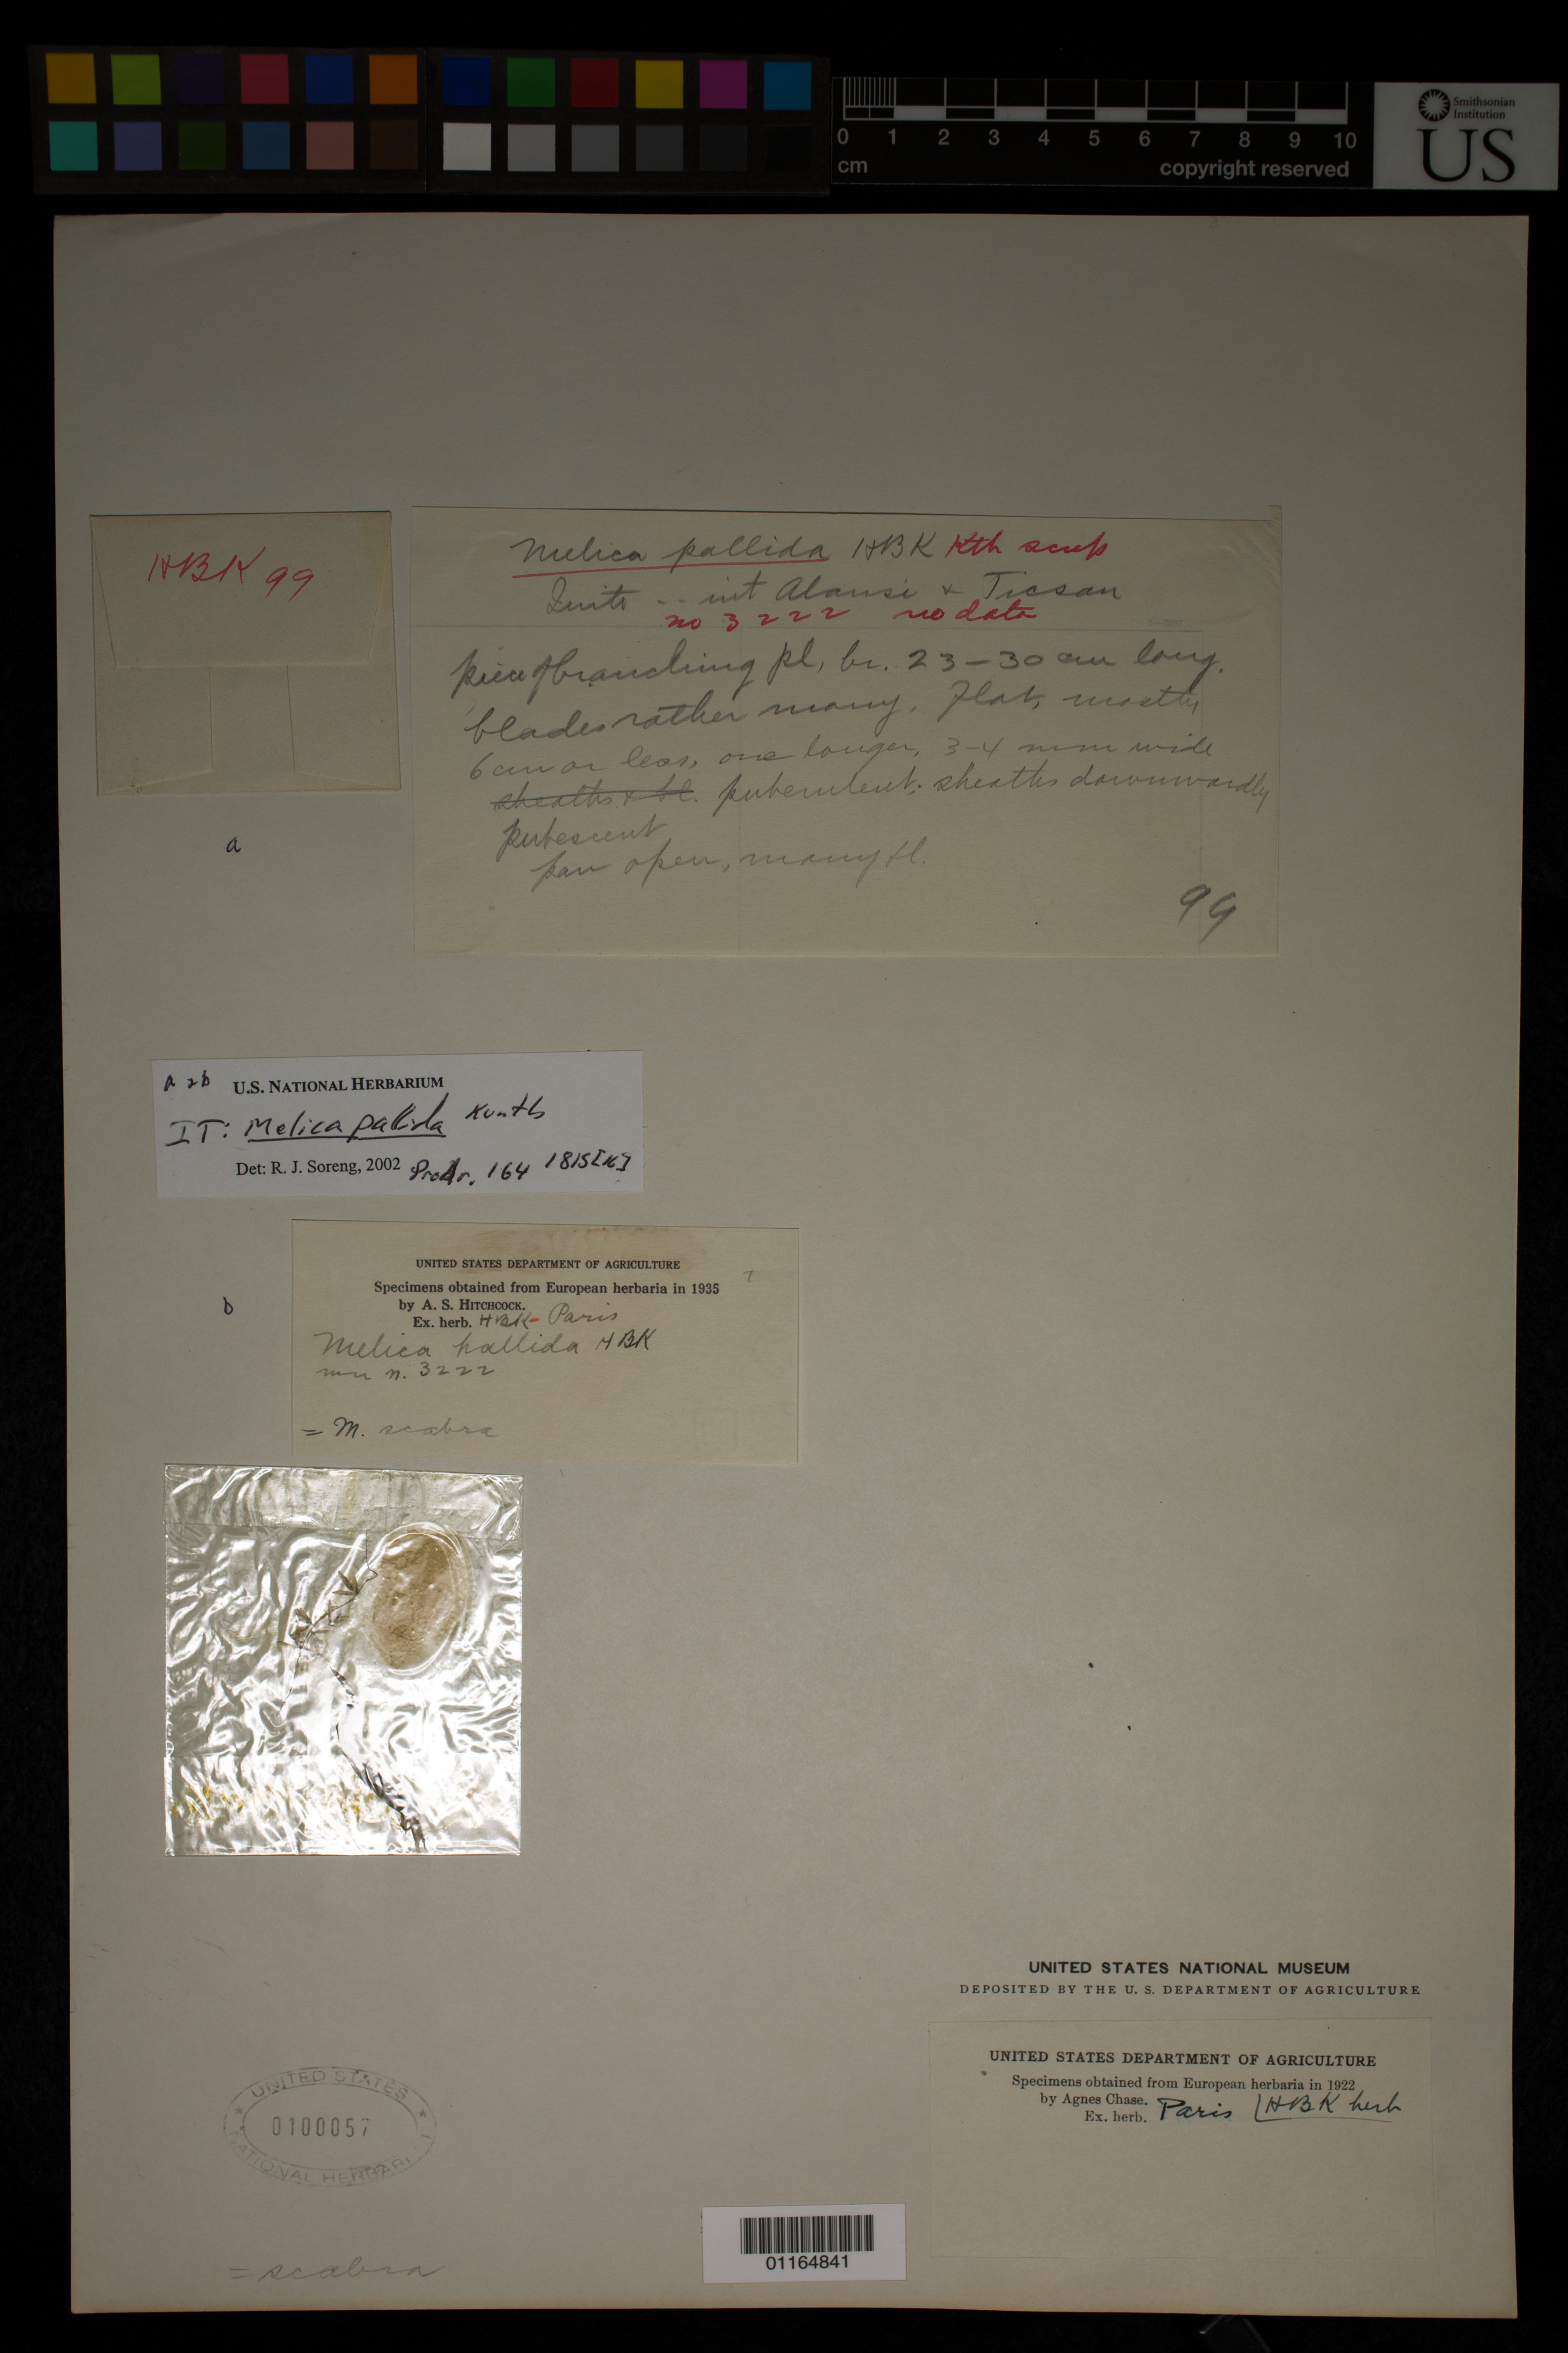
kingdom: Plantae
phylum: Tracheophyta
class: Liliopsida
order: Poales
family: Poaceae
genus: Melica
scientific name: Melica pallida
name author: Kunth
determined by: Soreng, Robert J., Research Associate (BOT), Smithsonian Institution - National Museum of Natural History (UNITED STATES)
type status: Type Collection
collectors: F. W. Humboldt & A. J. A. Bonpland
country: Ecuador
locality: inter Alausi et Ticsan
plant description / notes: Fragmentary material of type specimens ex herb. HKB (Paris)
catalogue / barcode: US 100057